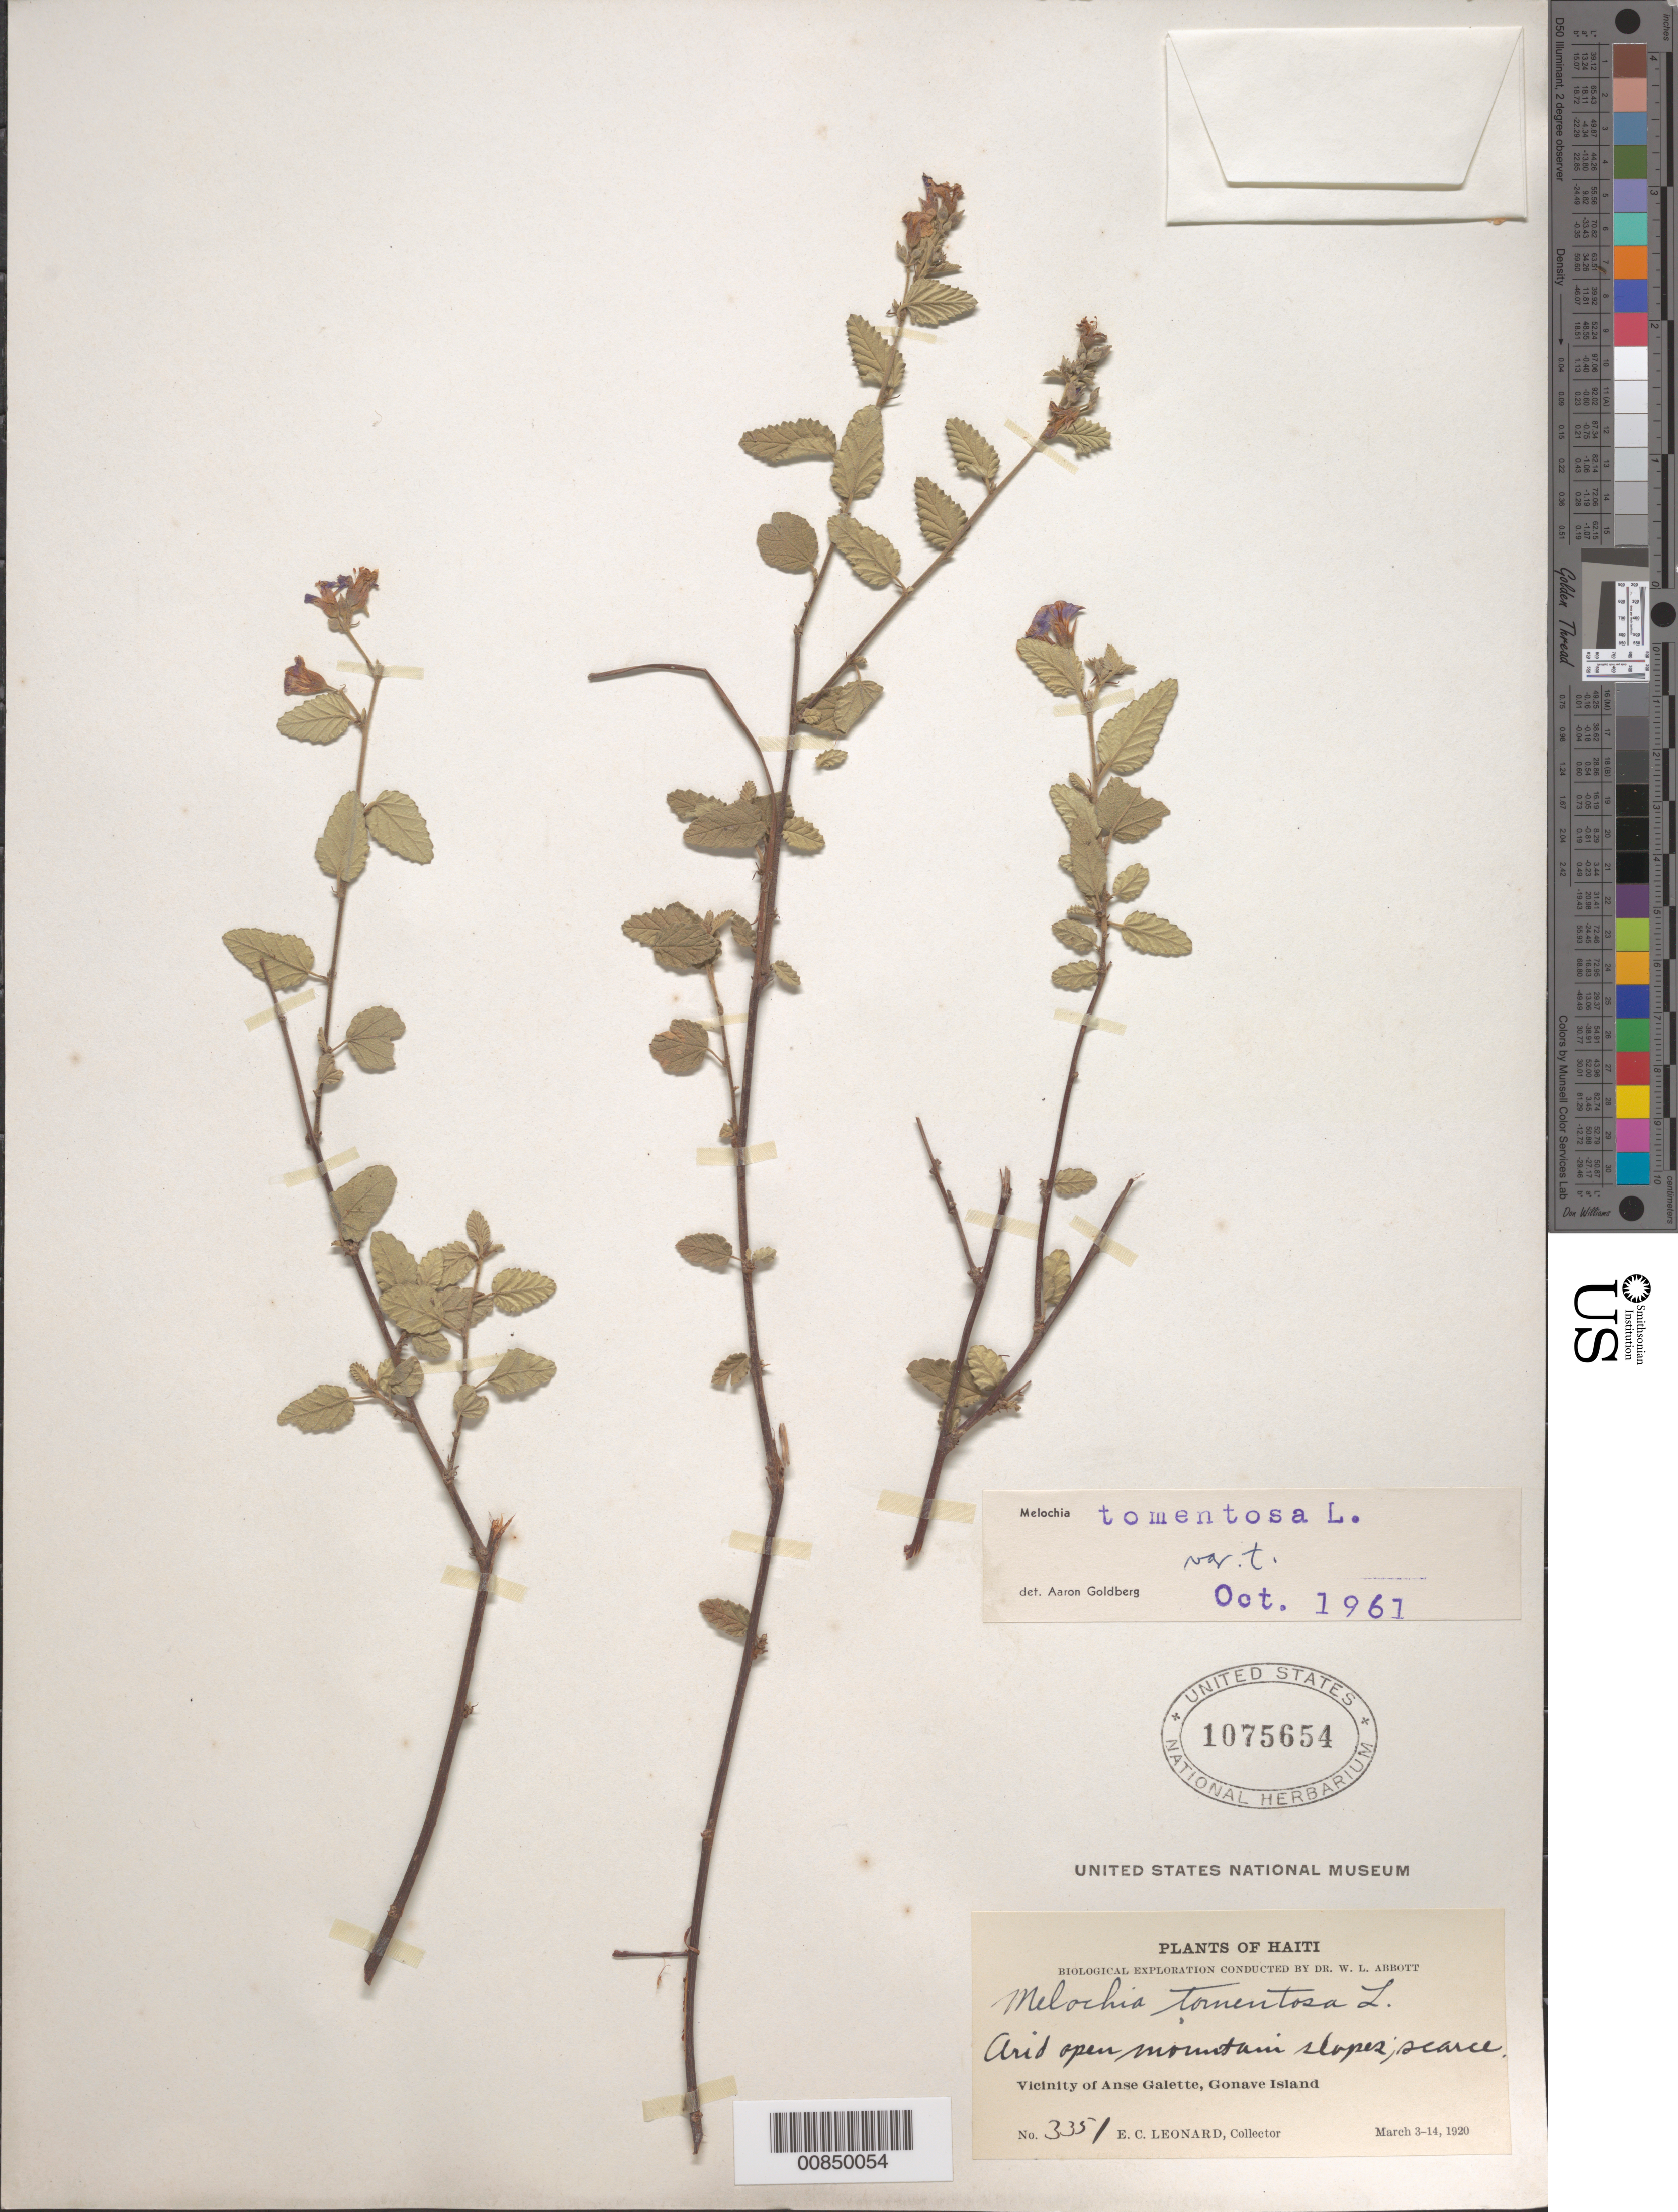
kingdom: Plantae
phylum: Tracheophyta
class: Magnoliopsida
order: Malvales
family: Malvaceae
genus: Melochia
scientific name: Melochia tomentosa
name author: L.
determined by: Goldberg, Aaron, (US), NMNH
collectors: E. C. Leonard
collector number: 3351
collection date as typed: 03 Mar 1920 to 14 Mar 1920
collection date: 1920-03-03/1920-03-14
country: Haiti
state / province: Ouest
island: Île de la Gonâve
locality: Vicinity of Anse Galette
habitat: Arid open mountain slopes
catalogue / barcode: US 1075654